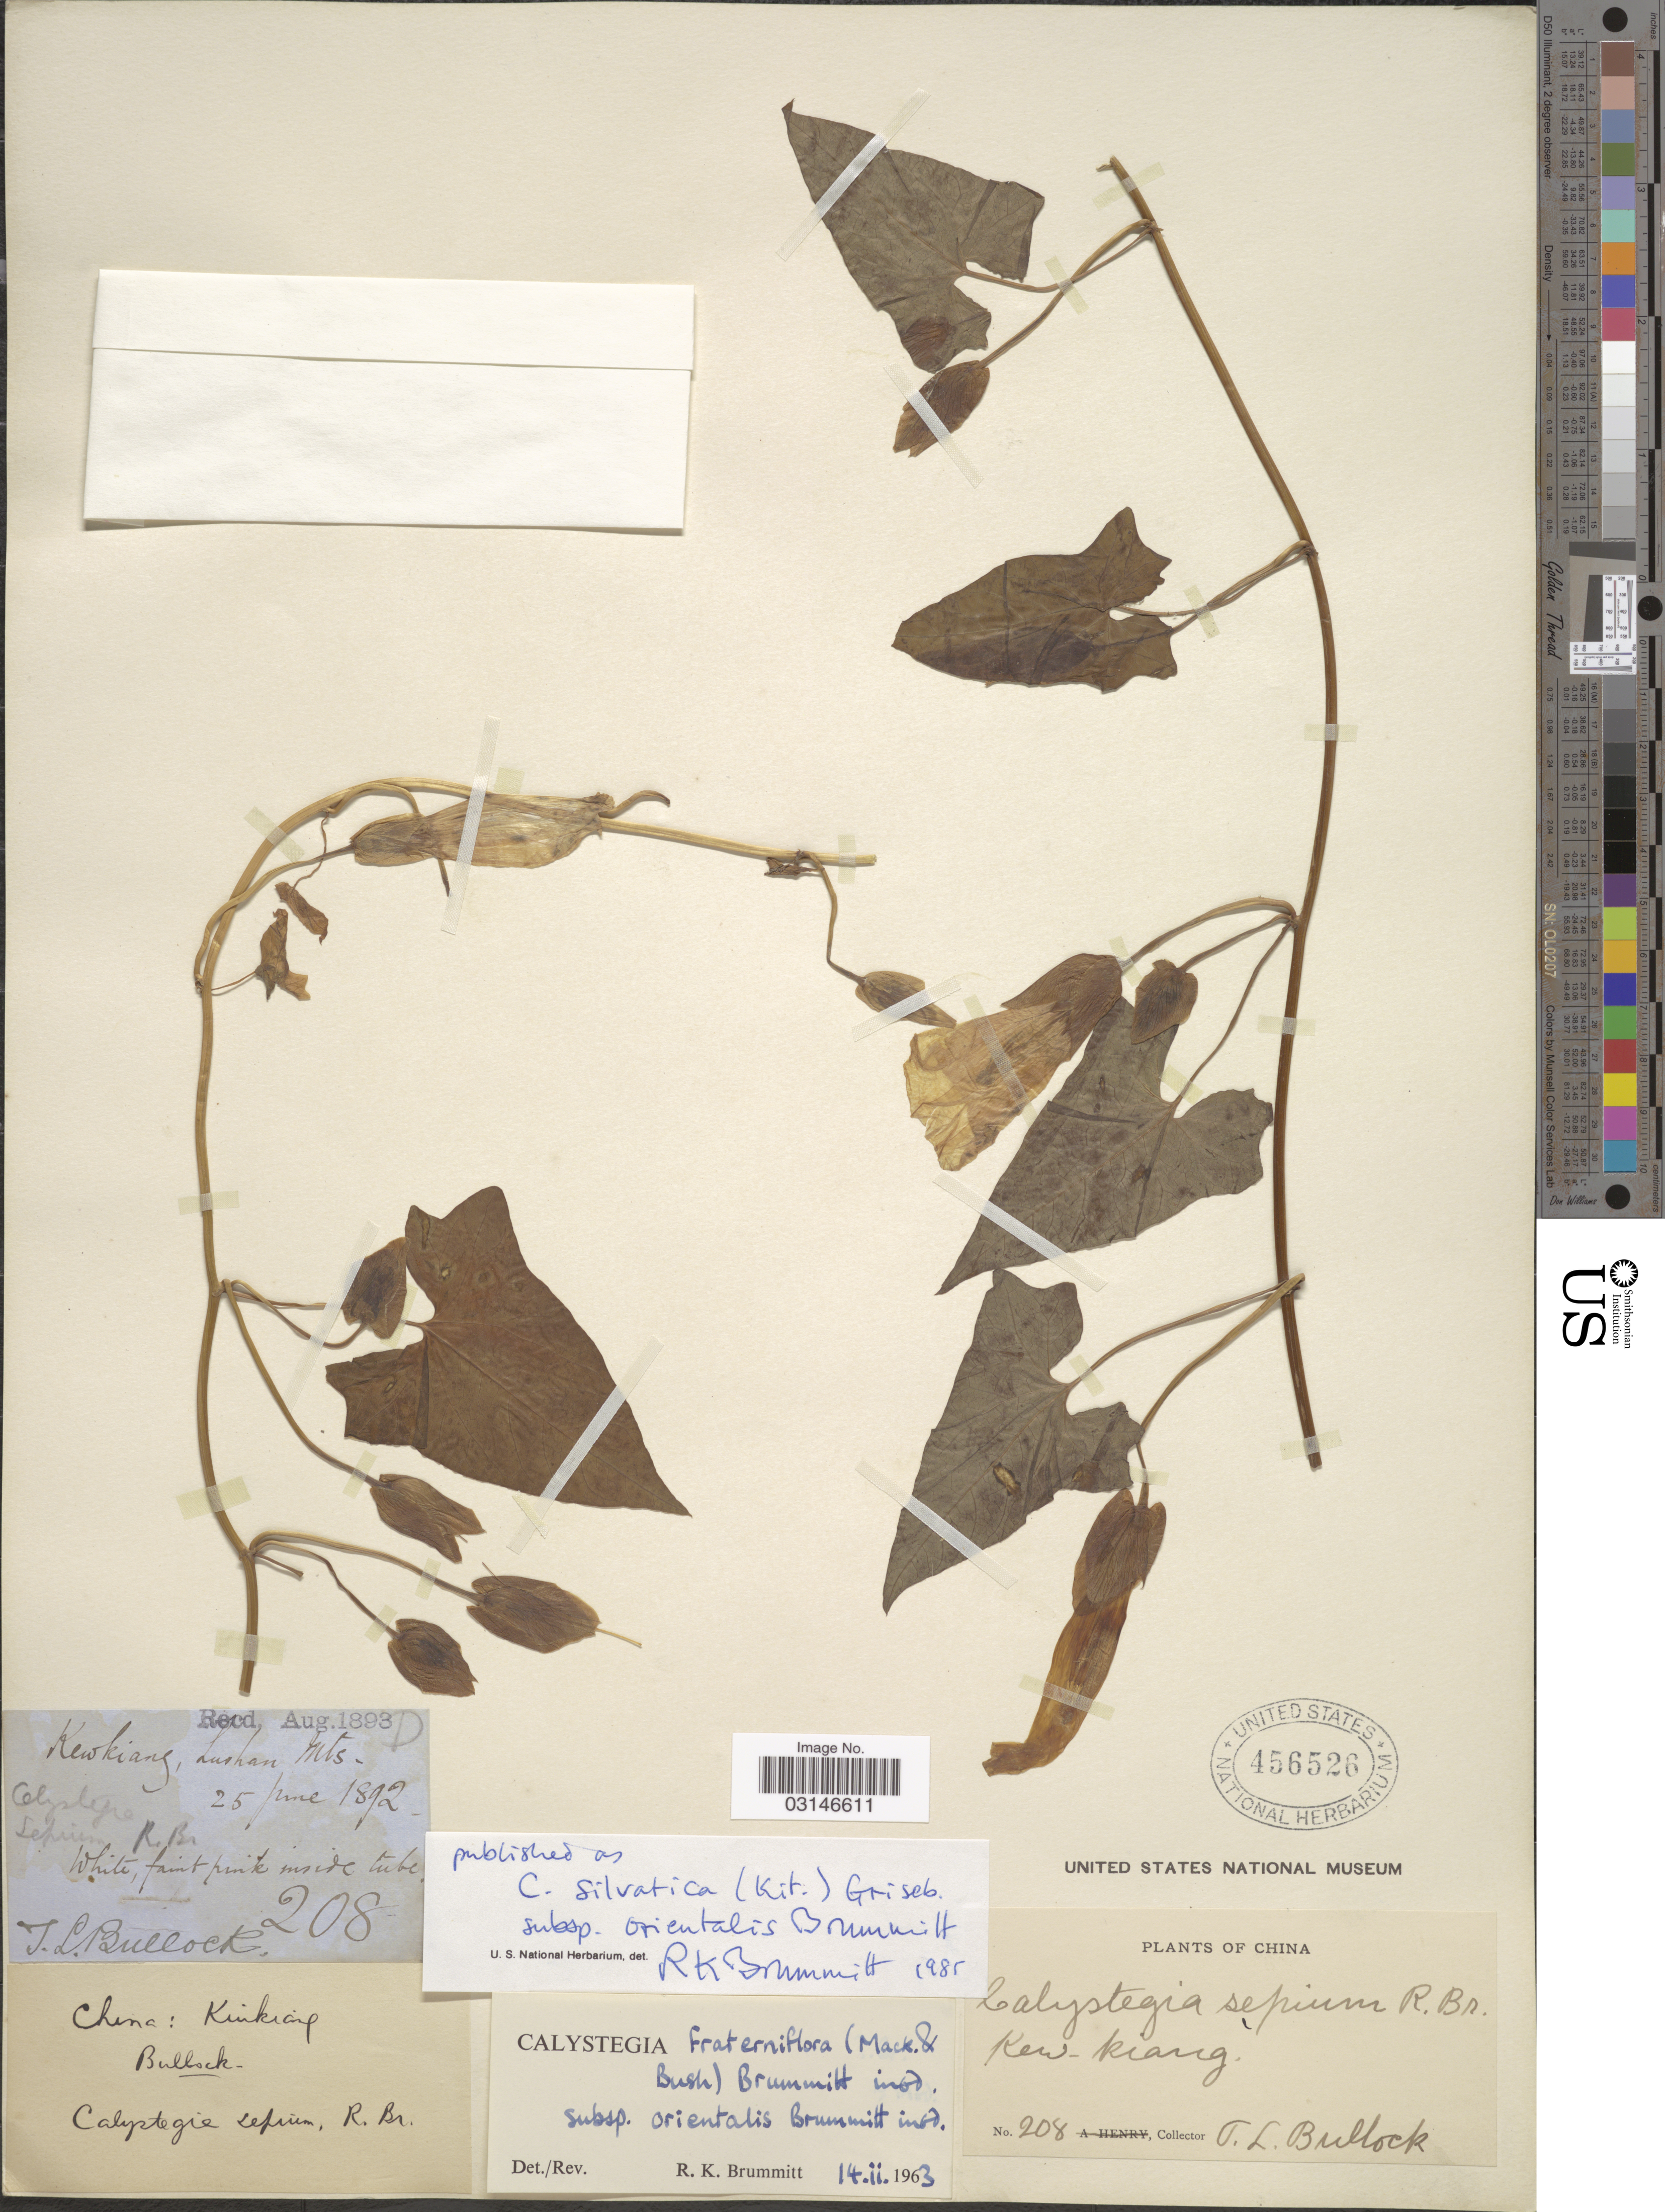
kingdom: Plantae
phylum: Tracheophyta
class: Magnoliopsida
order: Solanales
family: Convolvulaceae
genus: Calystegia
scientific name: Calystegia silvatica subsp. orientalis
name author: Brummitt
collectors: T. L. Bullock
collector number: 208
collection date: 1892-06-25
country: China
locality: Kew-kiang. Kinkiang. Lushan Mts.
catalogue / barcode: US 456526